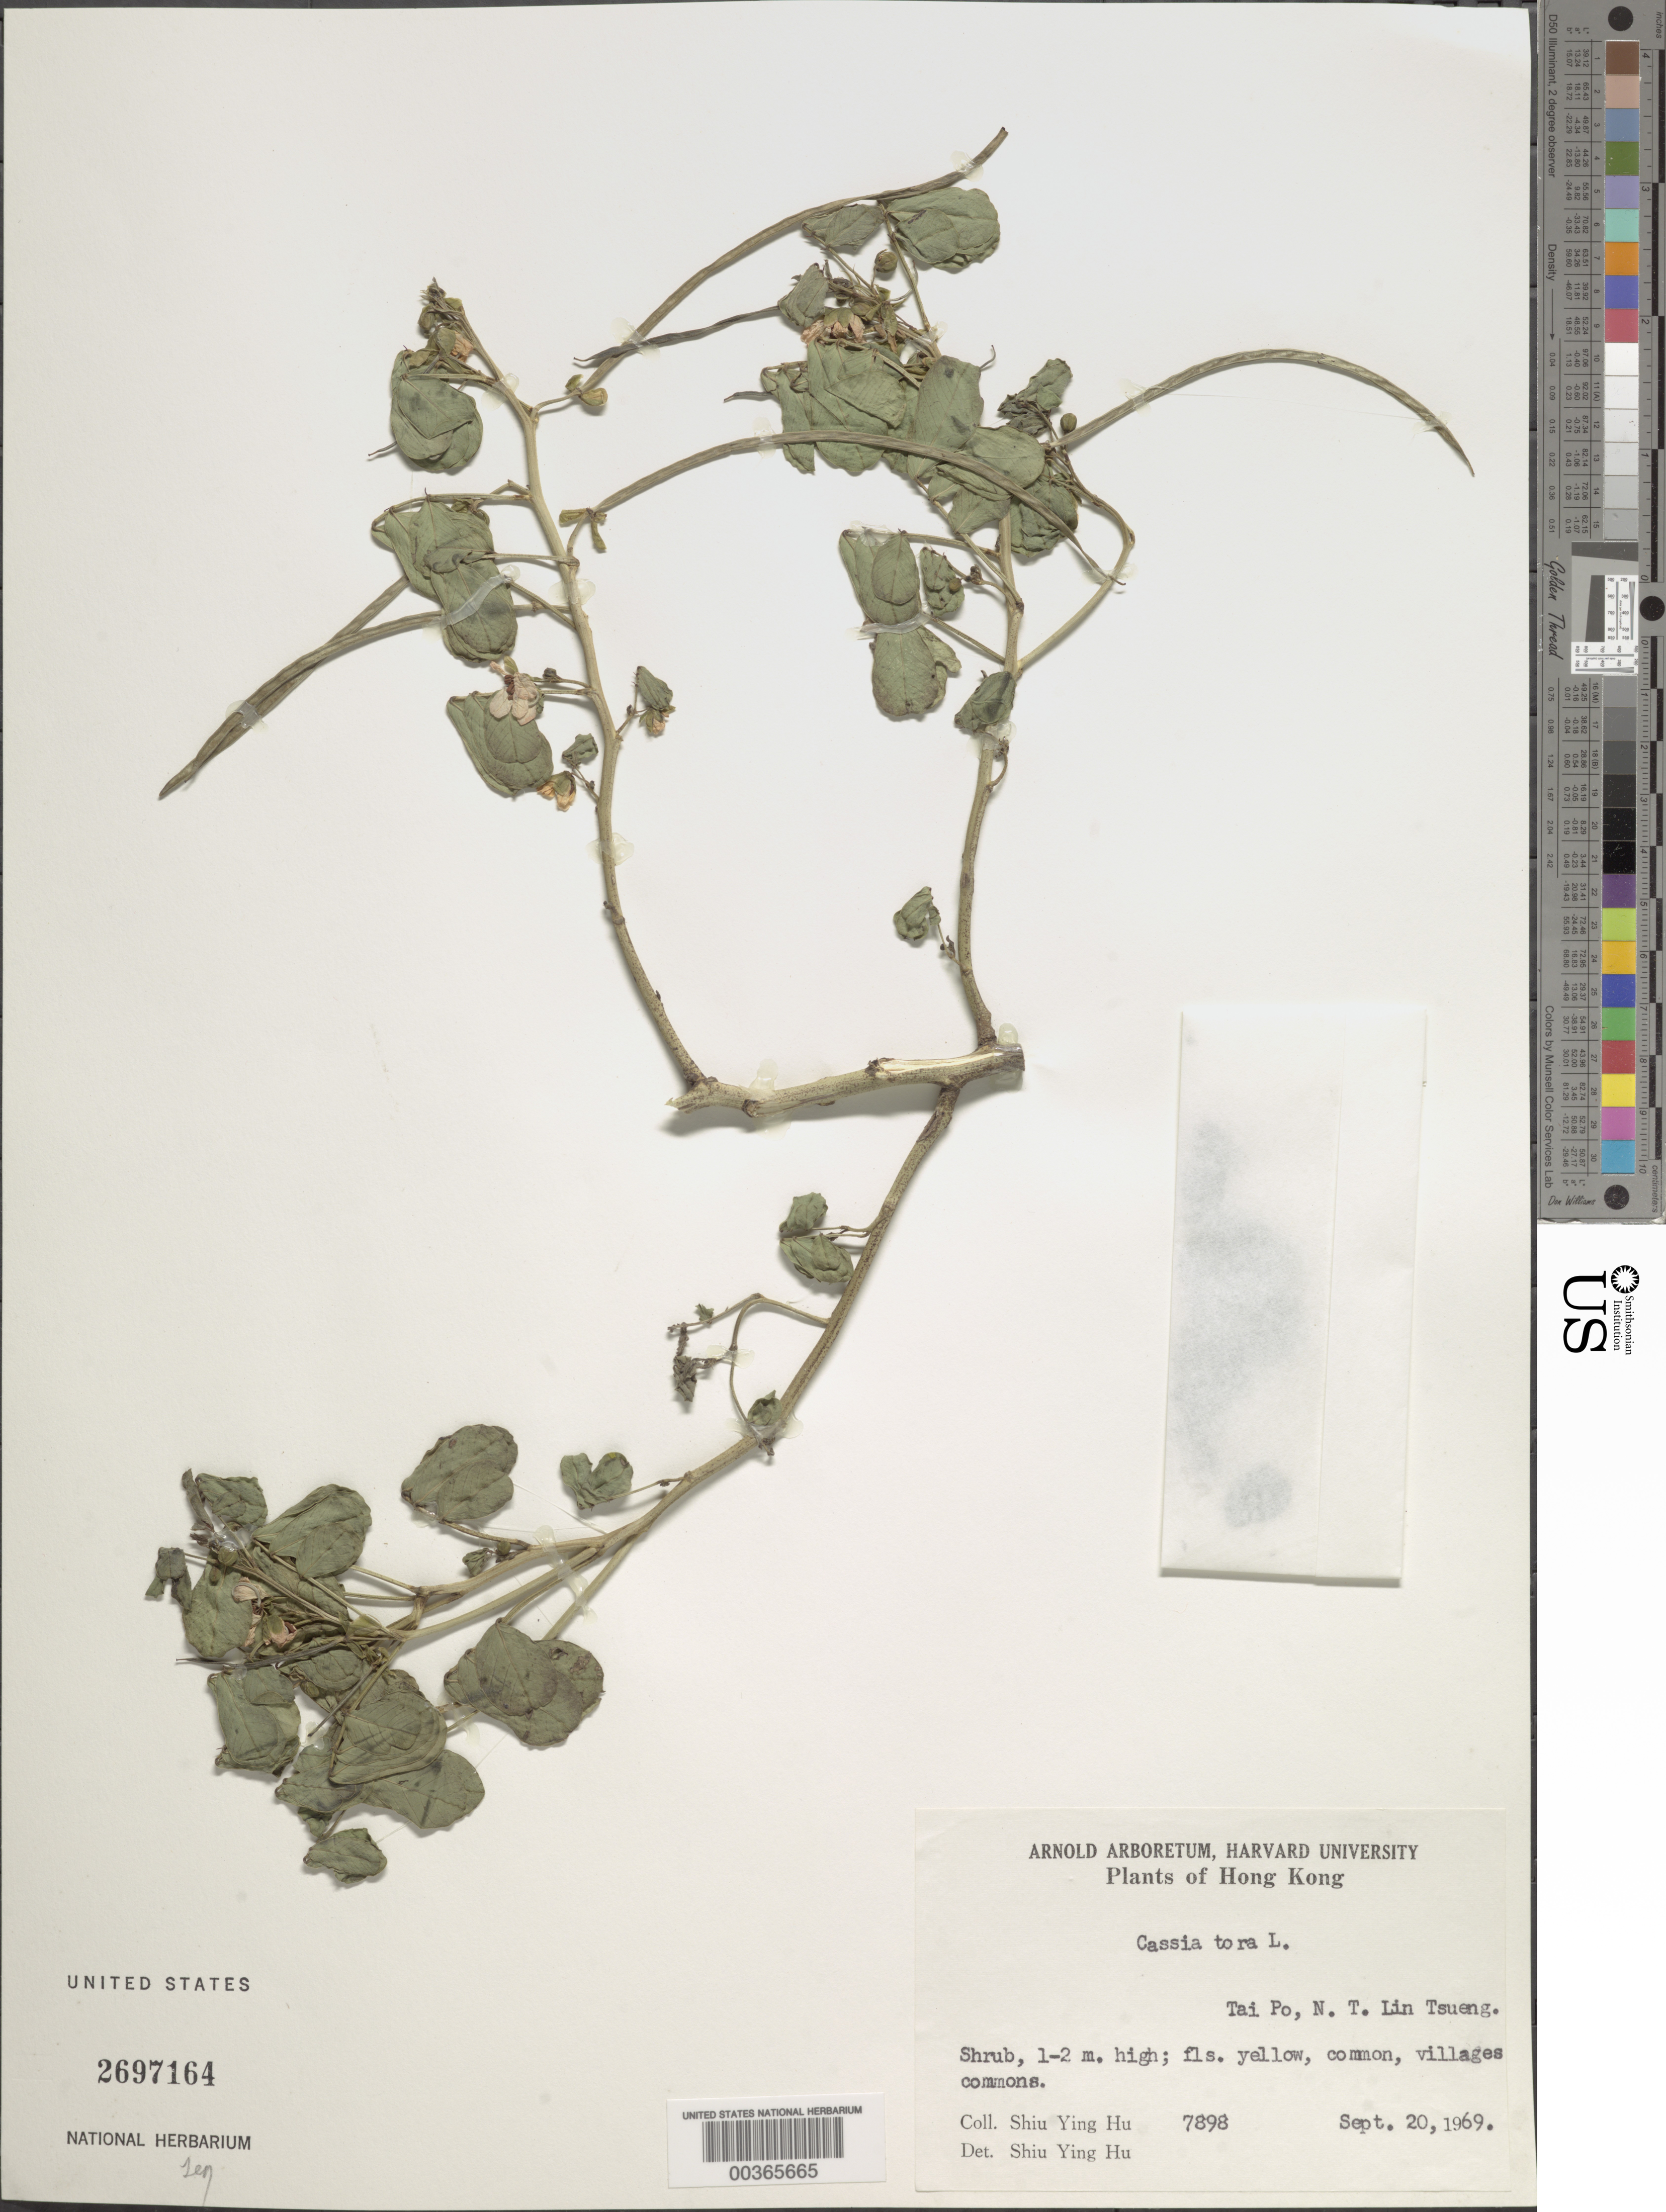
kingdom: Plantae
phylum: Tracheophyta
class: Magnoliopsida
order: Fabales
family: Fabaceae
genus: Senna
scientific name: Senna obtusifolia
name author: (L.) H.S. Irwin & Barneby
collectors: S. Y. Hu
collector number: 7898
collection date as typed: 20 Sep 1969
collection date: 1969-09-20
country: China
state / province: Hong Kong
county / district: New Territories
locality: Tai po, lin tsueng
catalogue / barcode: US 2697164